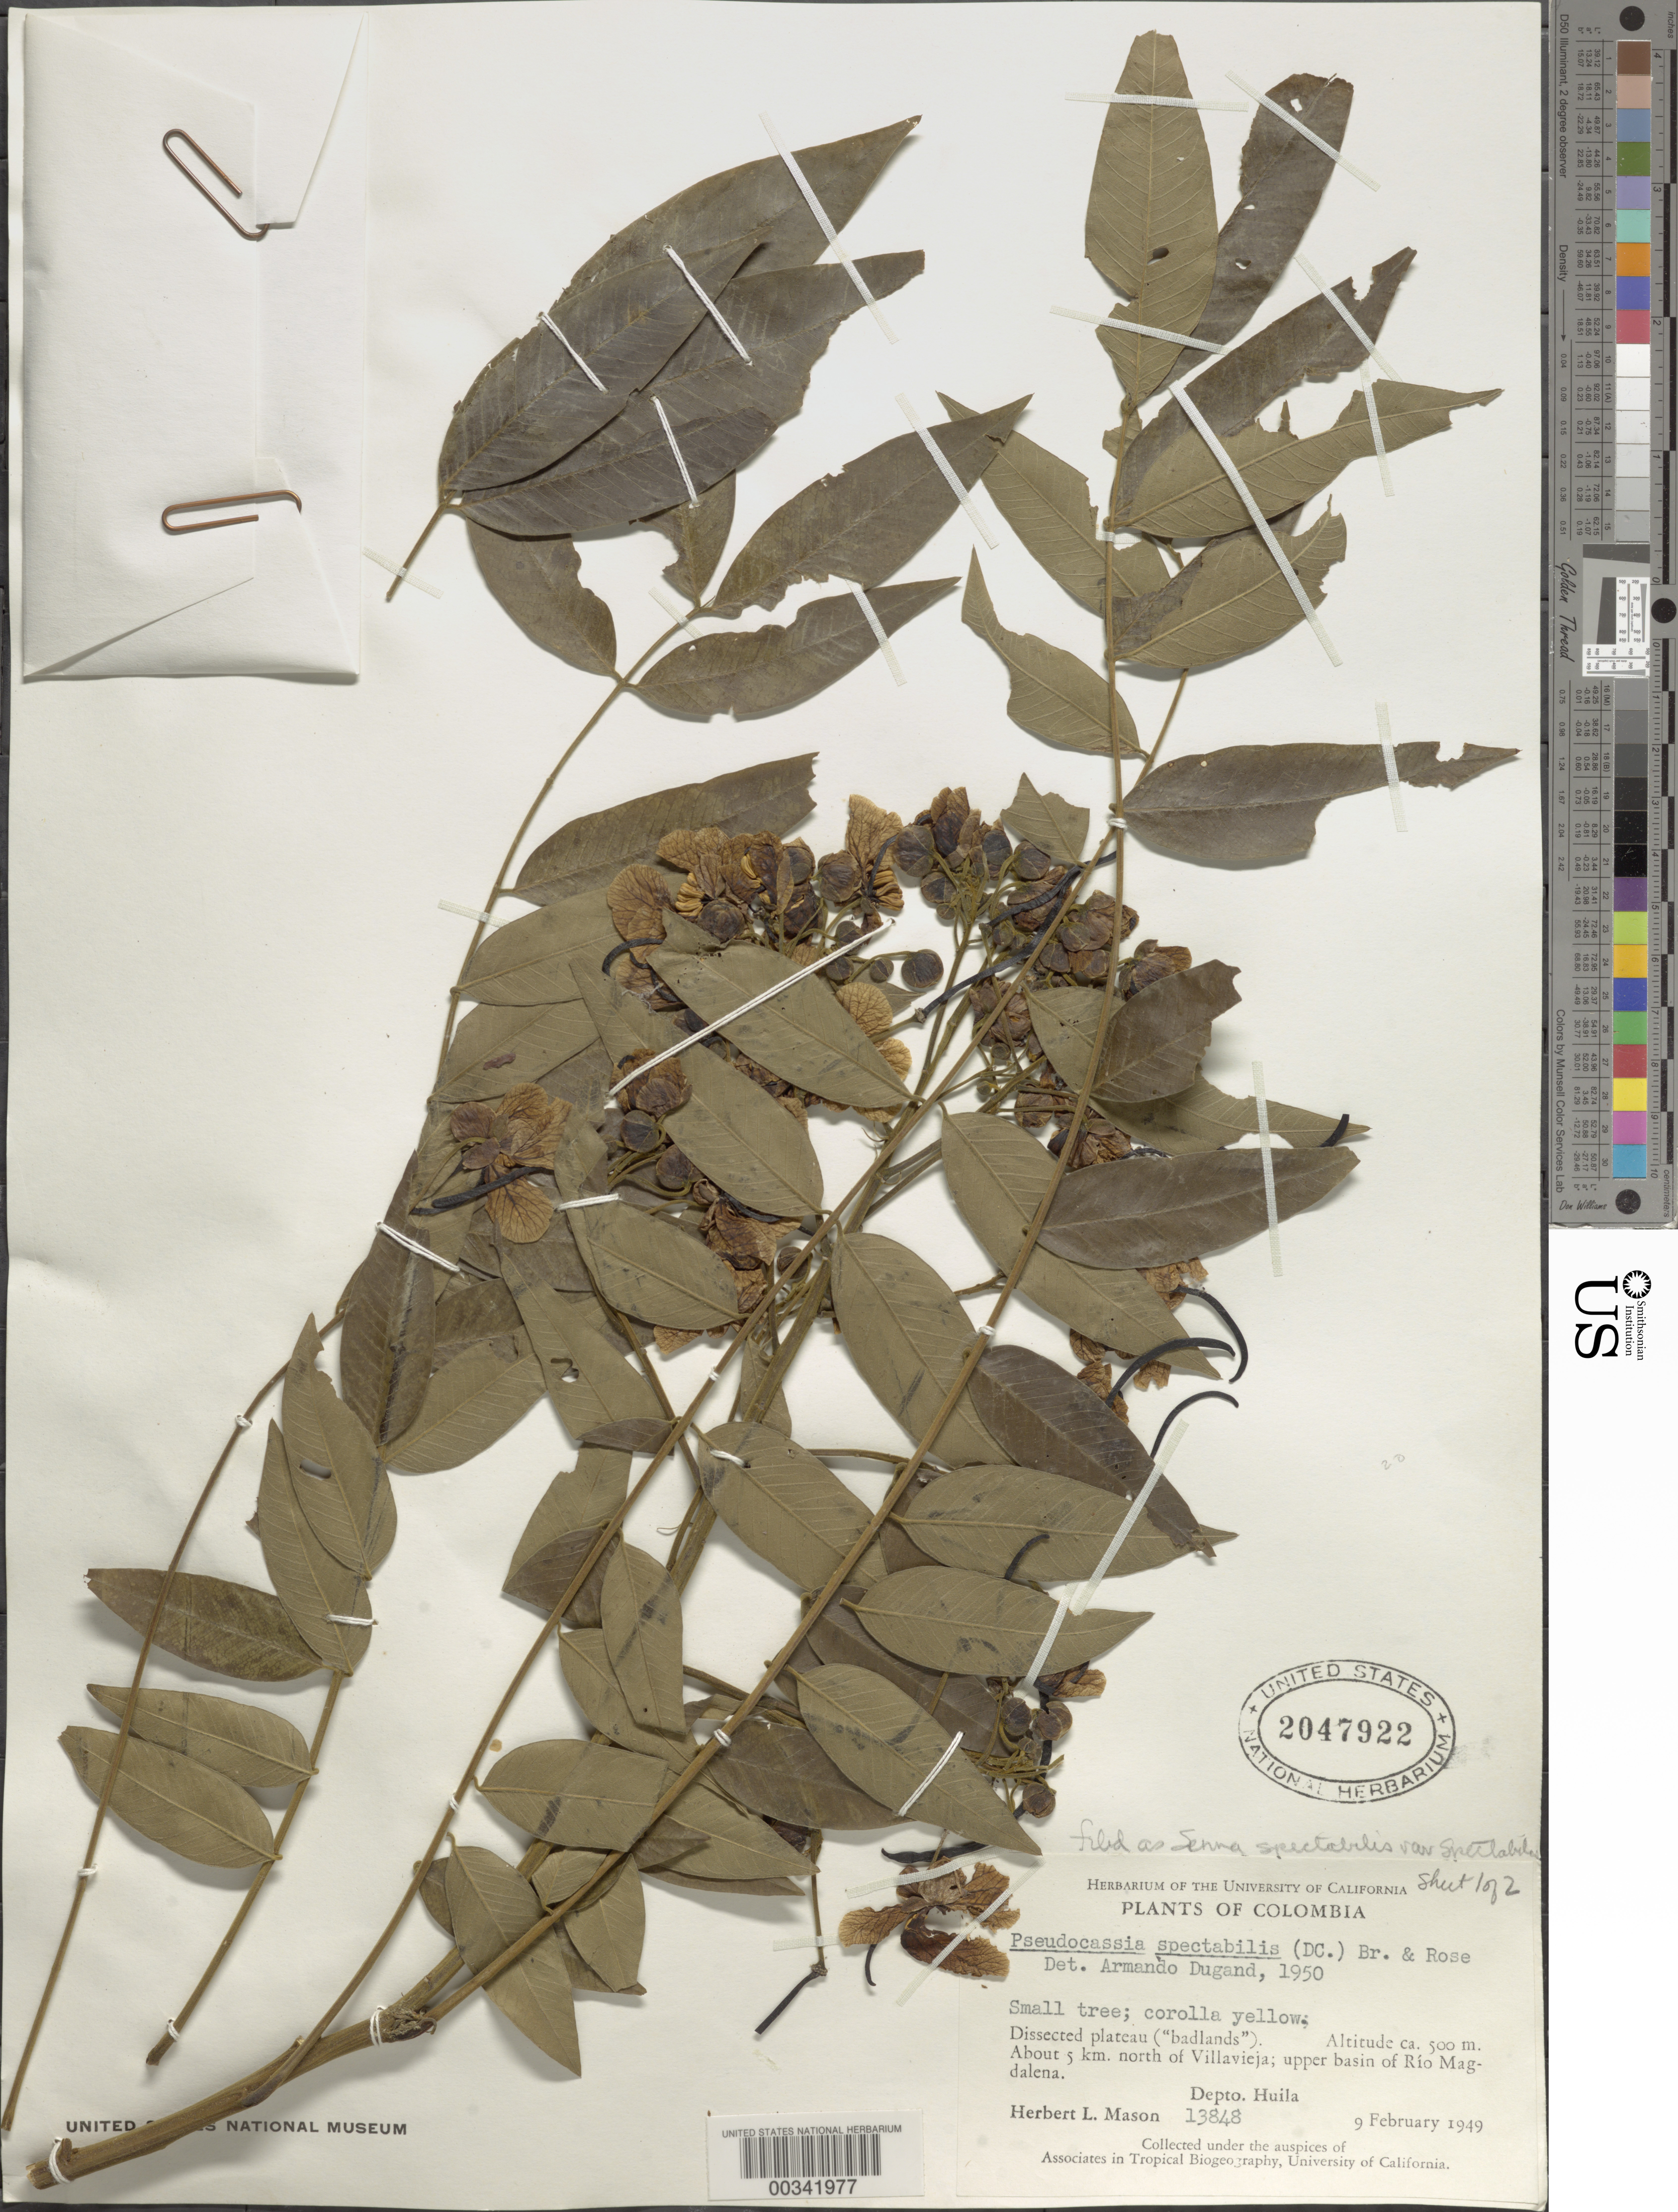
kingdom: Plantae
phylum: Tracheophyta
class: Magnoliopsida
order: Fabales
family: Fabaceae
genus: Senna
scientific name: Senna spectabilis var. spectabilis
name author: (DC.) H.S. Irwin & Barneby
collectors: H. L. Mason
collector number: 13848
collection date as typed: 09 Feb 1949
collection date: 1949-02-09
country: Colombia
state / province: Huila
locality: about 5 km N of Villa Vieja; upper Basin of Río Magdalena.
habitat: Dissected plateau ("badlands")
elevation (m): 500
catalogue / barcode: US 2047922